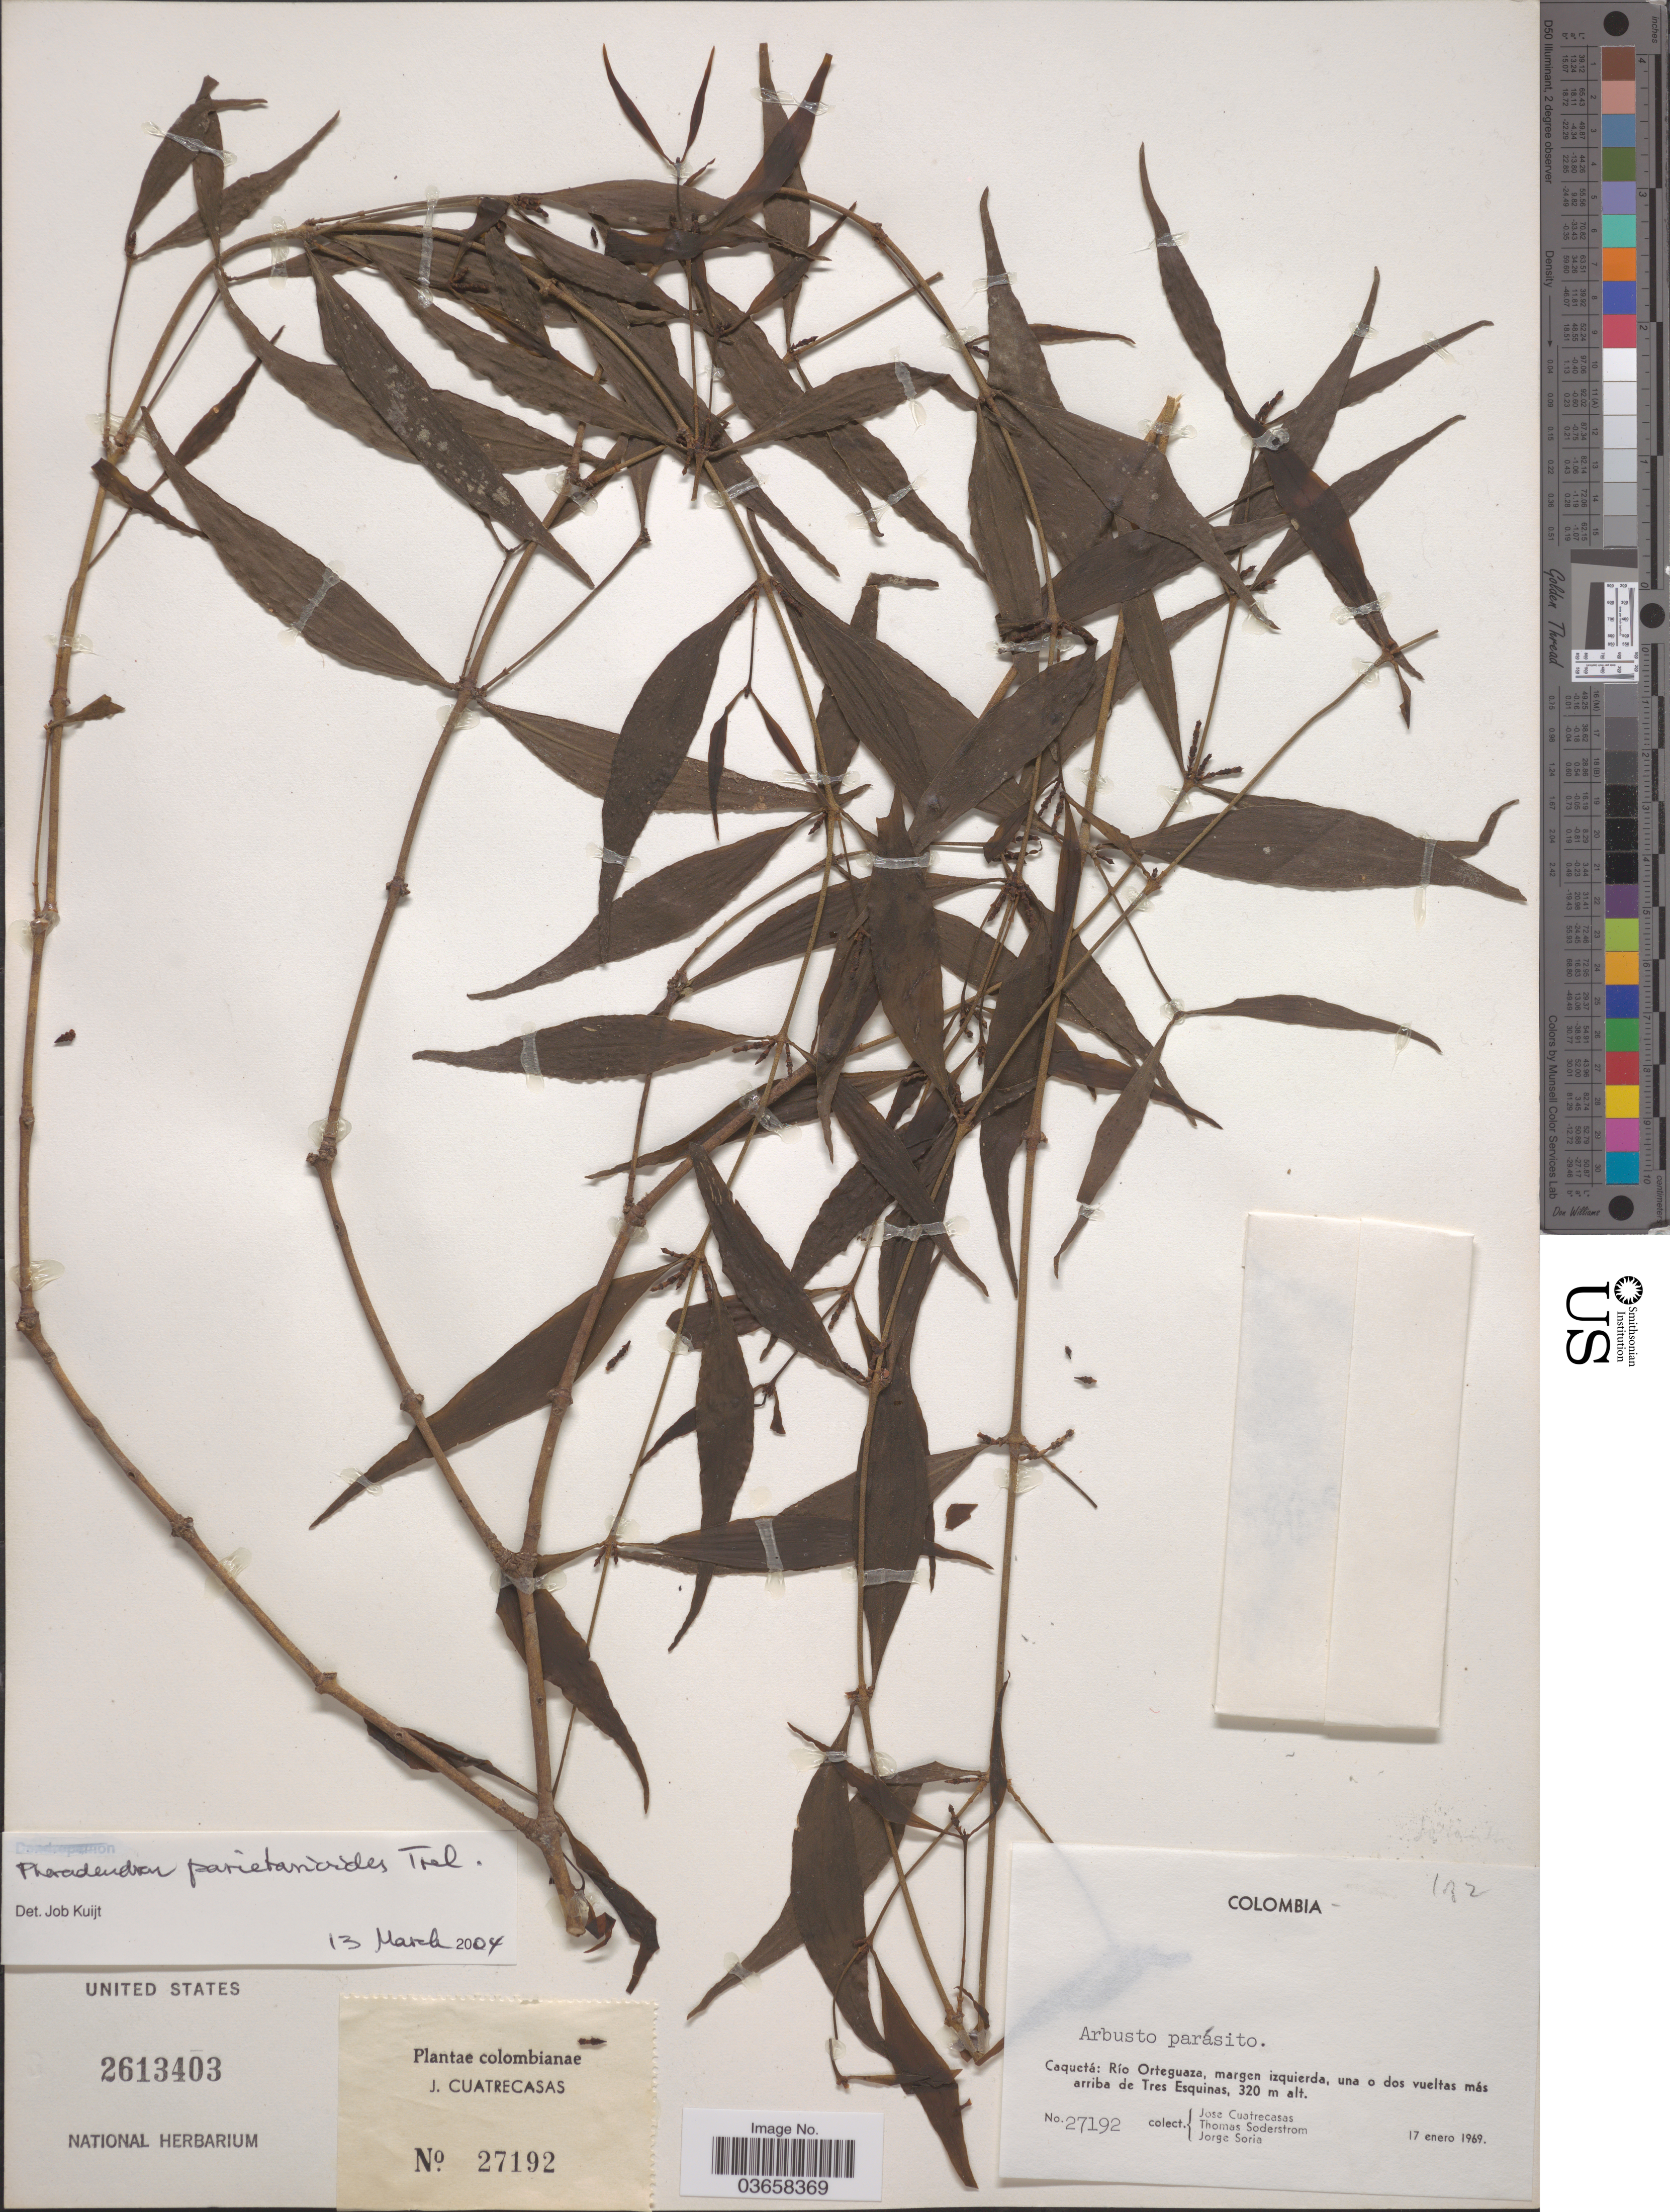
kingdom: Plantae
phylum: Tracheophyta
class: Magnoliopsida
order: Santalales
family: Viscaceae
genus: Phoradendron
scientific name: Phoradendron parietarioides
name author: Trel.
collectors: J. Cuatrecasas, T. R. Soderstrom & J. Soria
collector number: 27192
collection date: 1969-01-17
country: Colombia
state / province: Caquetá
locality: Río Orteguaza, margen izquierda, una o dos vueltas más arriba de Tres Esquinas.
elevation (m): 320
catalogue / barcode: US 2613403